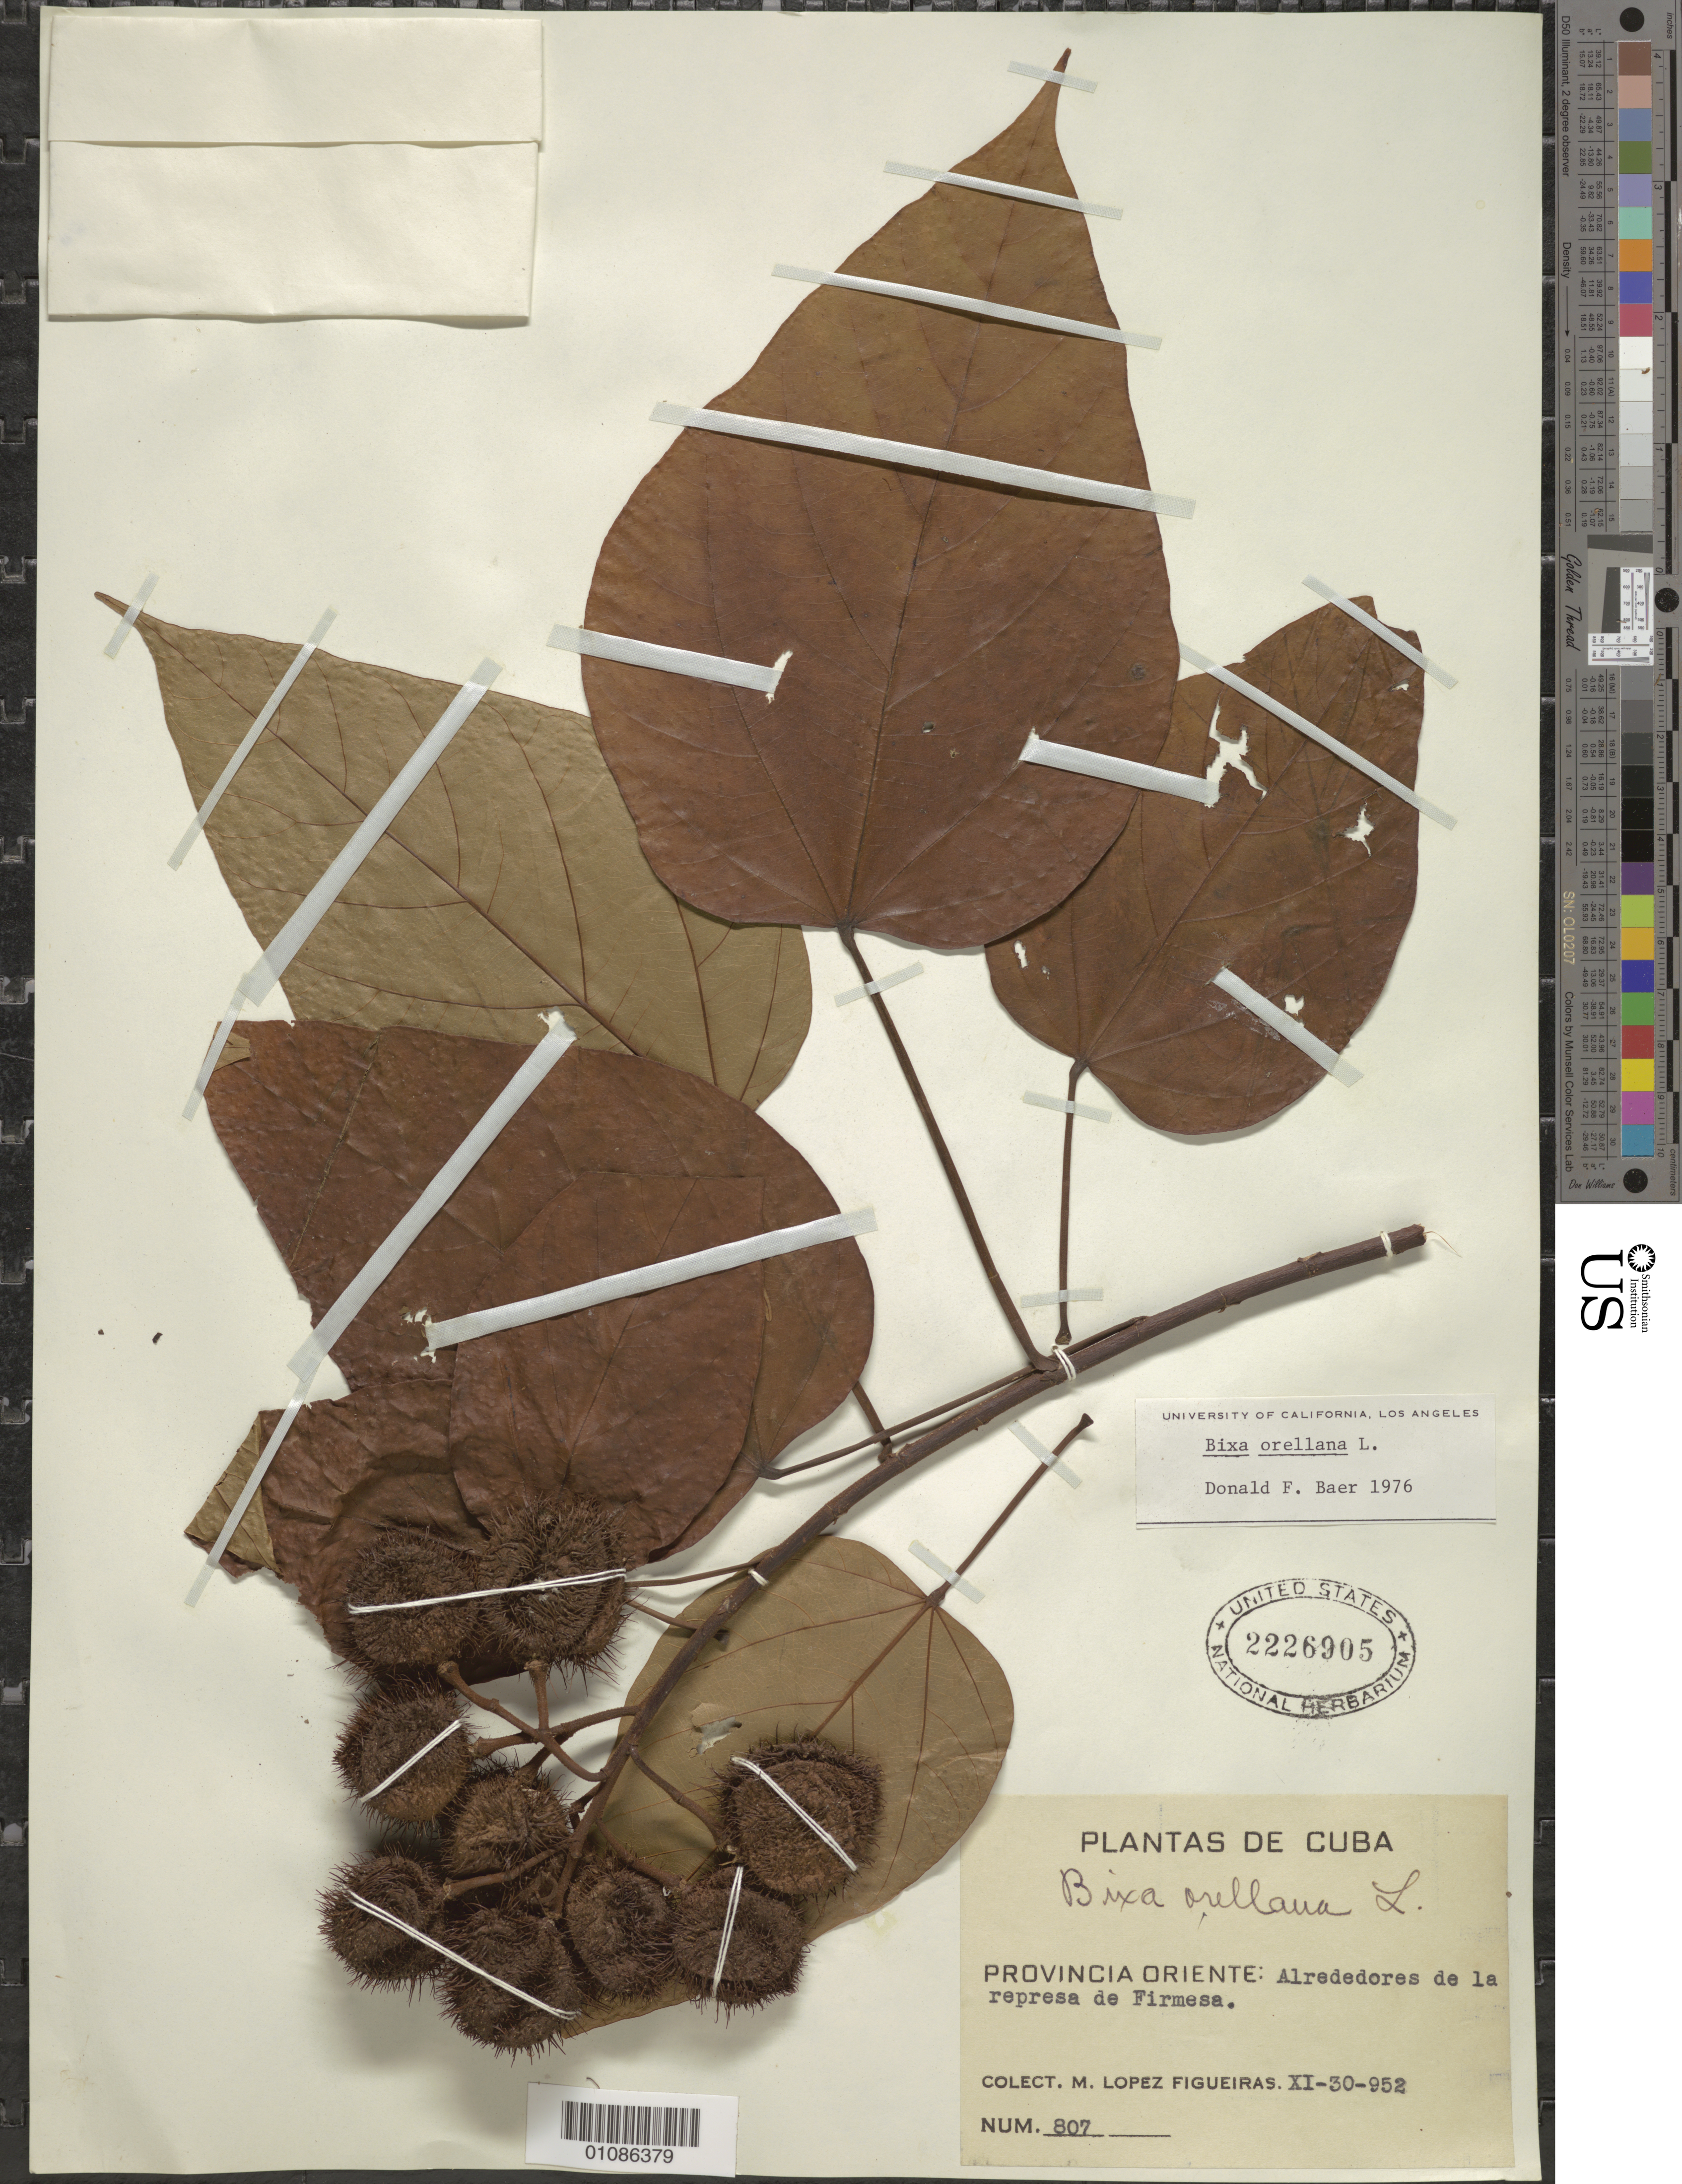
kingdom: Plantae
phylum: Tracheophyta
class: Magnoliopsida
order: Malvales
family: Bixaceae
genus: Bixa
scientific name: Bixa orellana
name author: L.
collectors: M. López Figueiras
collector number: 807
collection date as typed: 30 Sep 1952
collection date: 1952-09-30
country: Cuba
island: Cuba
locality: Oriente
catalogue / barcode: US 2226905